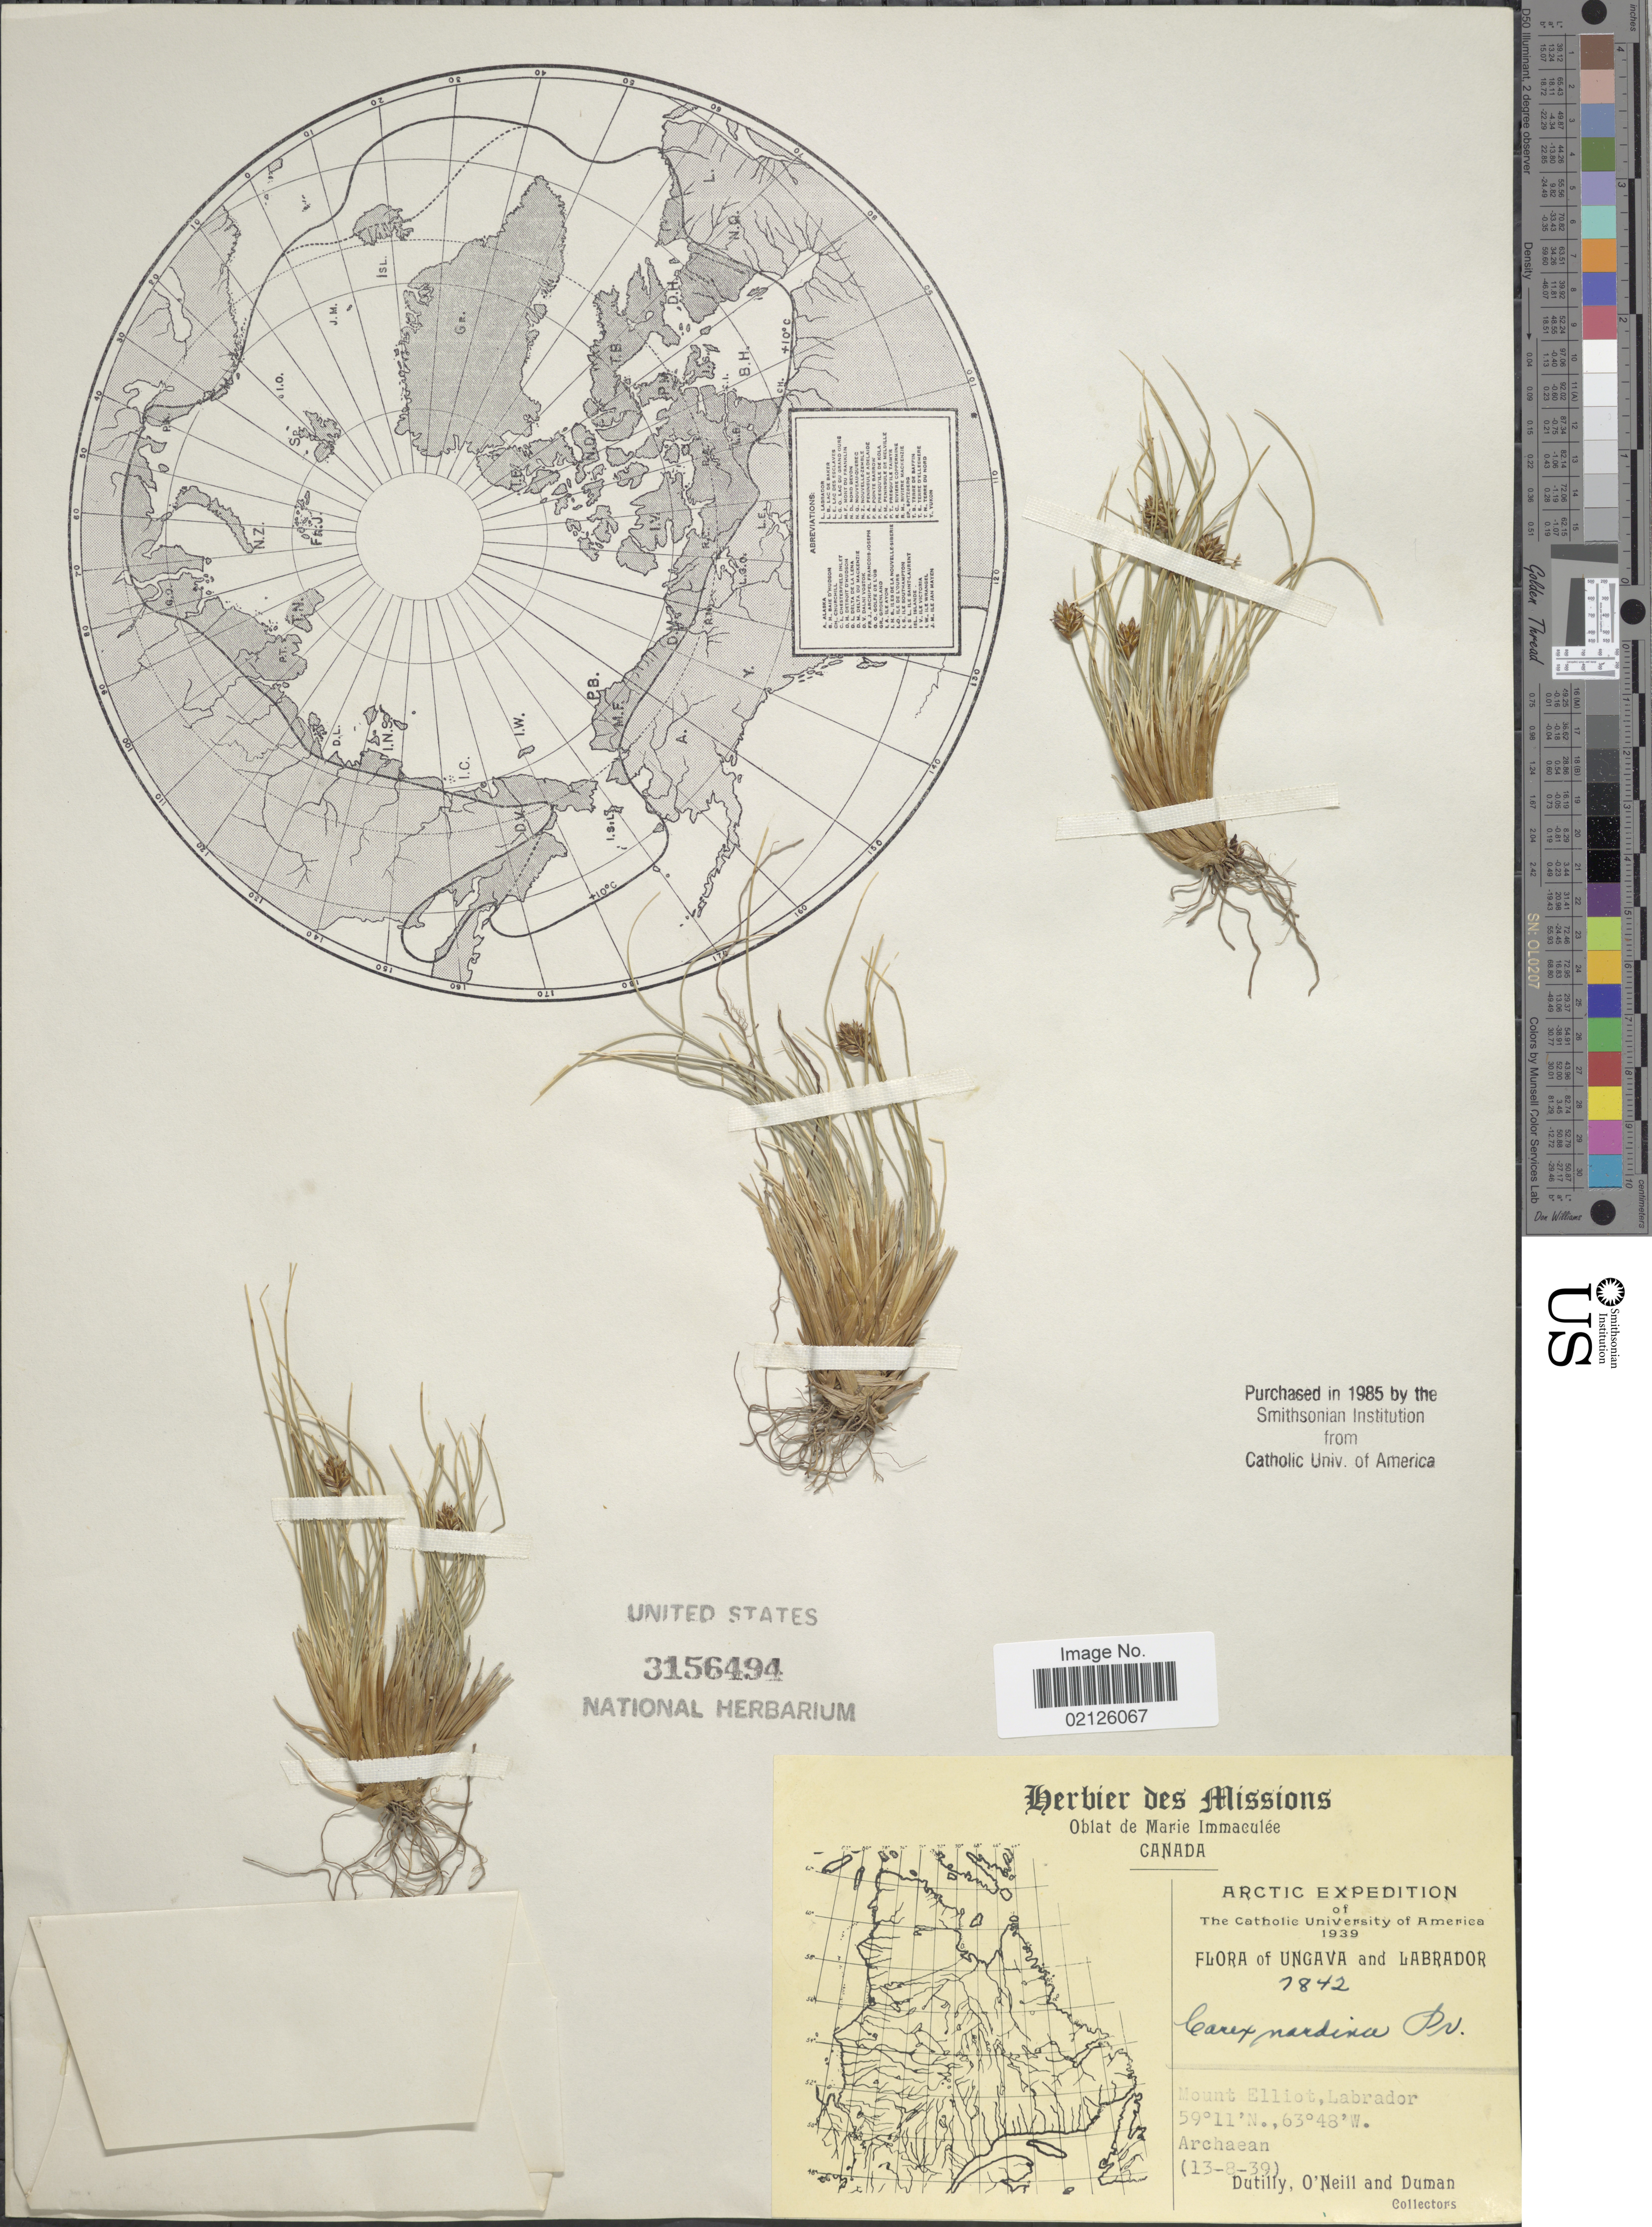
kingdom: Plantae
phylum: Tracheophyta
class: Liliopsida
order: Poales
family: Cyperaceae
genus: Carex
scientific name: Carex nardina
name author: (Hornem.) Fr.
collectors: -. Dutilly, O' Neill & -. Duman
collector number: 7842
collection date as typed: Transcribed d/m/y: 13/8/39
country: Canada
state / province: Newfoundland and Labrador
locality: Arctic, Labrador, Mount Elliot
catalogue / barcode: US 3156494